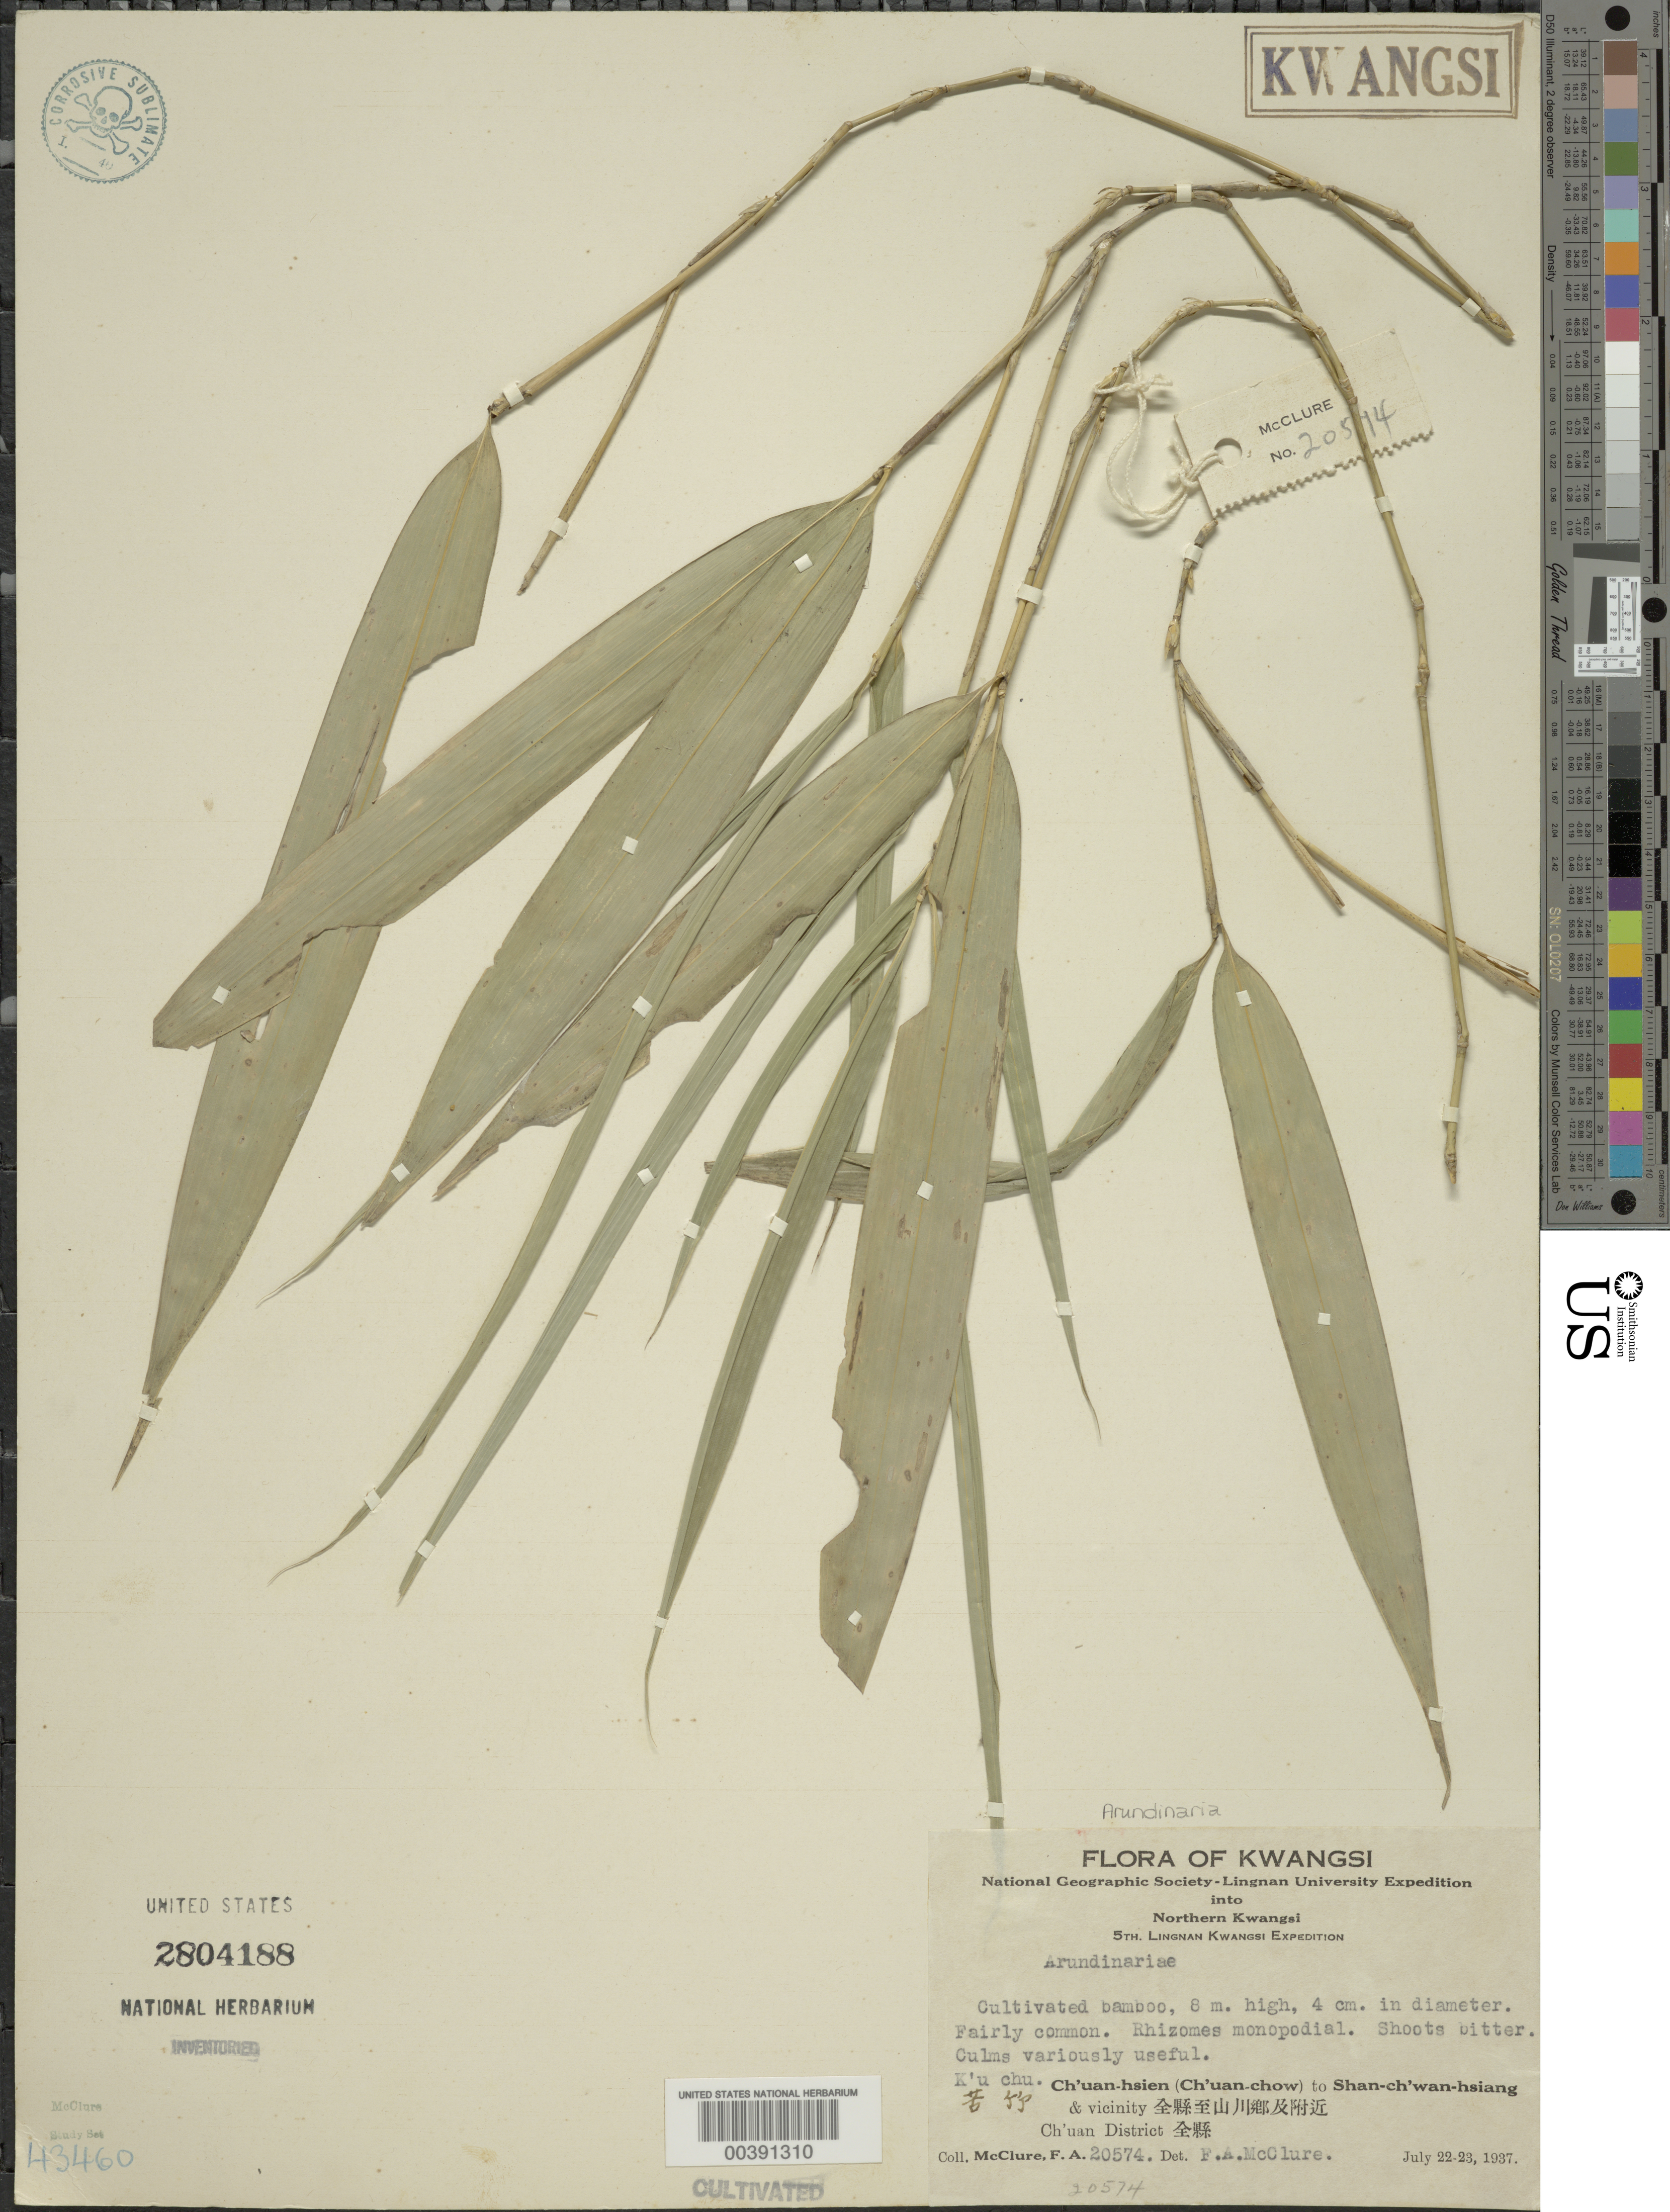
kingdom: Plantae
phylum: Tracheophyta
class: Liliopsida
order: Poales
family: Poaceae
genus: Arundinaria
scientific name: Arundinaria sp.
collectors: F. A. McClure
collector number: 20574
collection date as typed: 22 Jul 1937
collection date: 1937-07-22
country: China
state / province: Jiangxi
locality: Ch'uan-hsien/shan-ch'wan-hsiang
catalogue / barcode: US 2804188